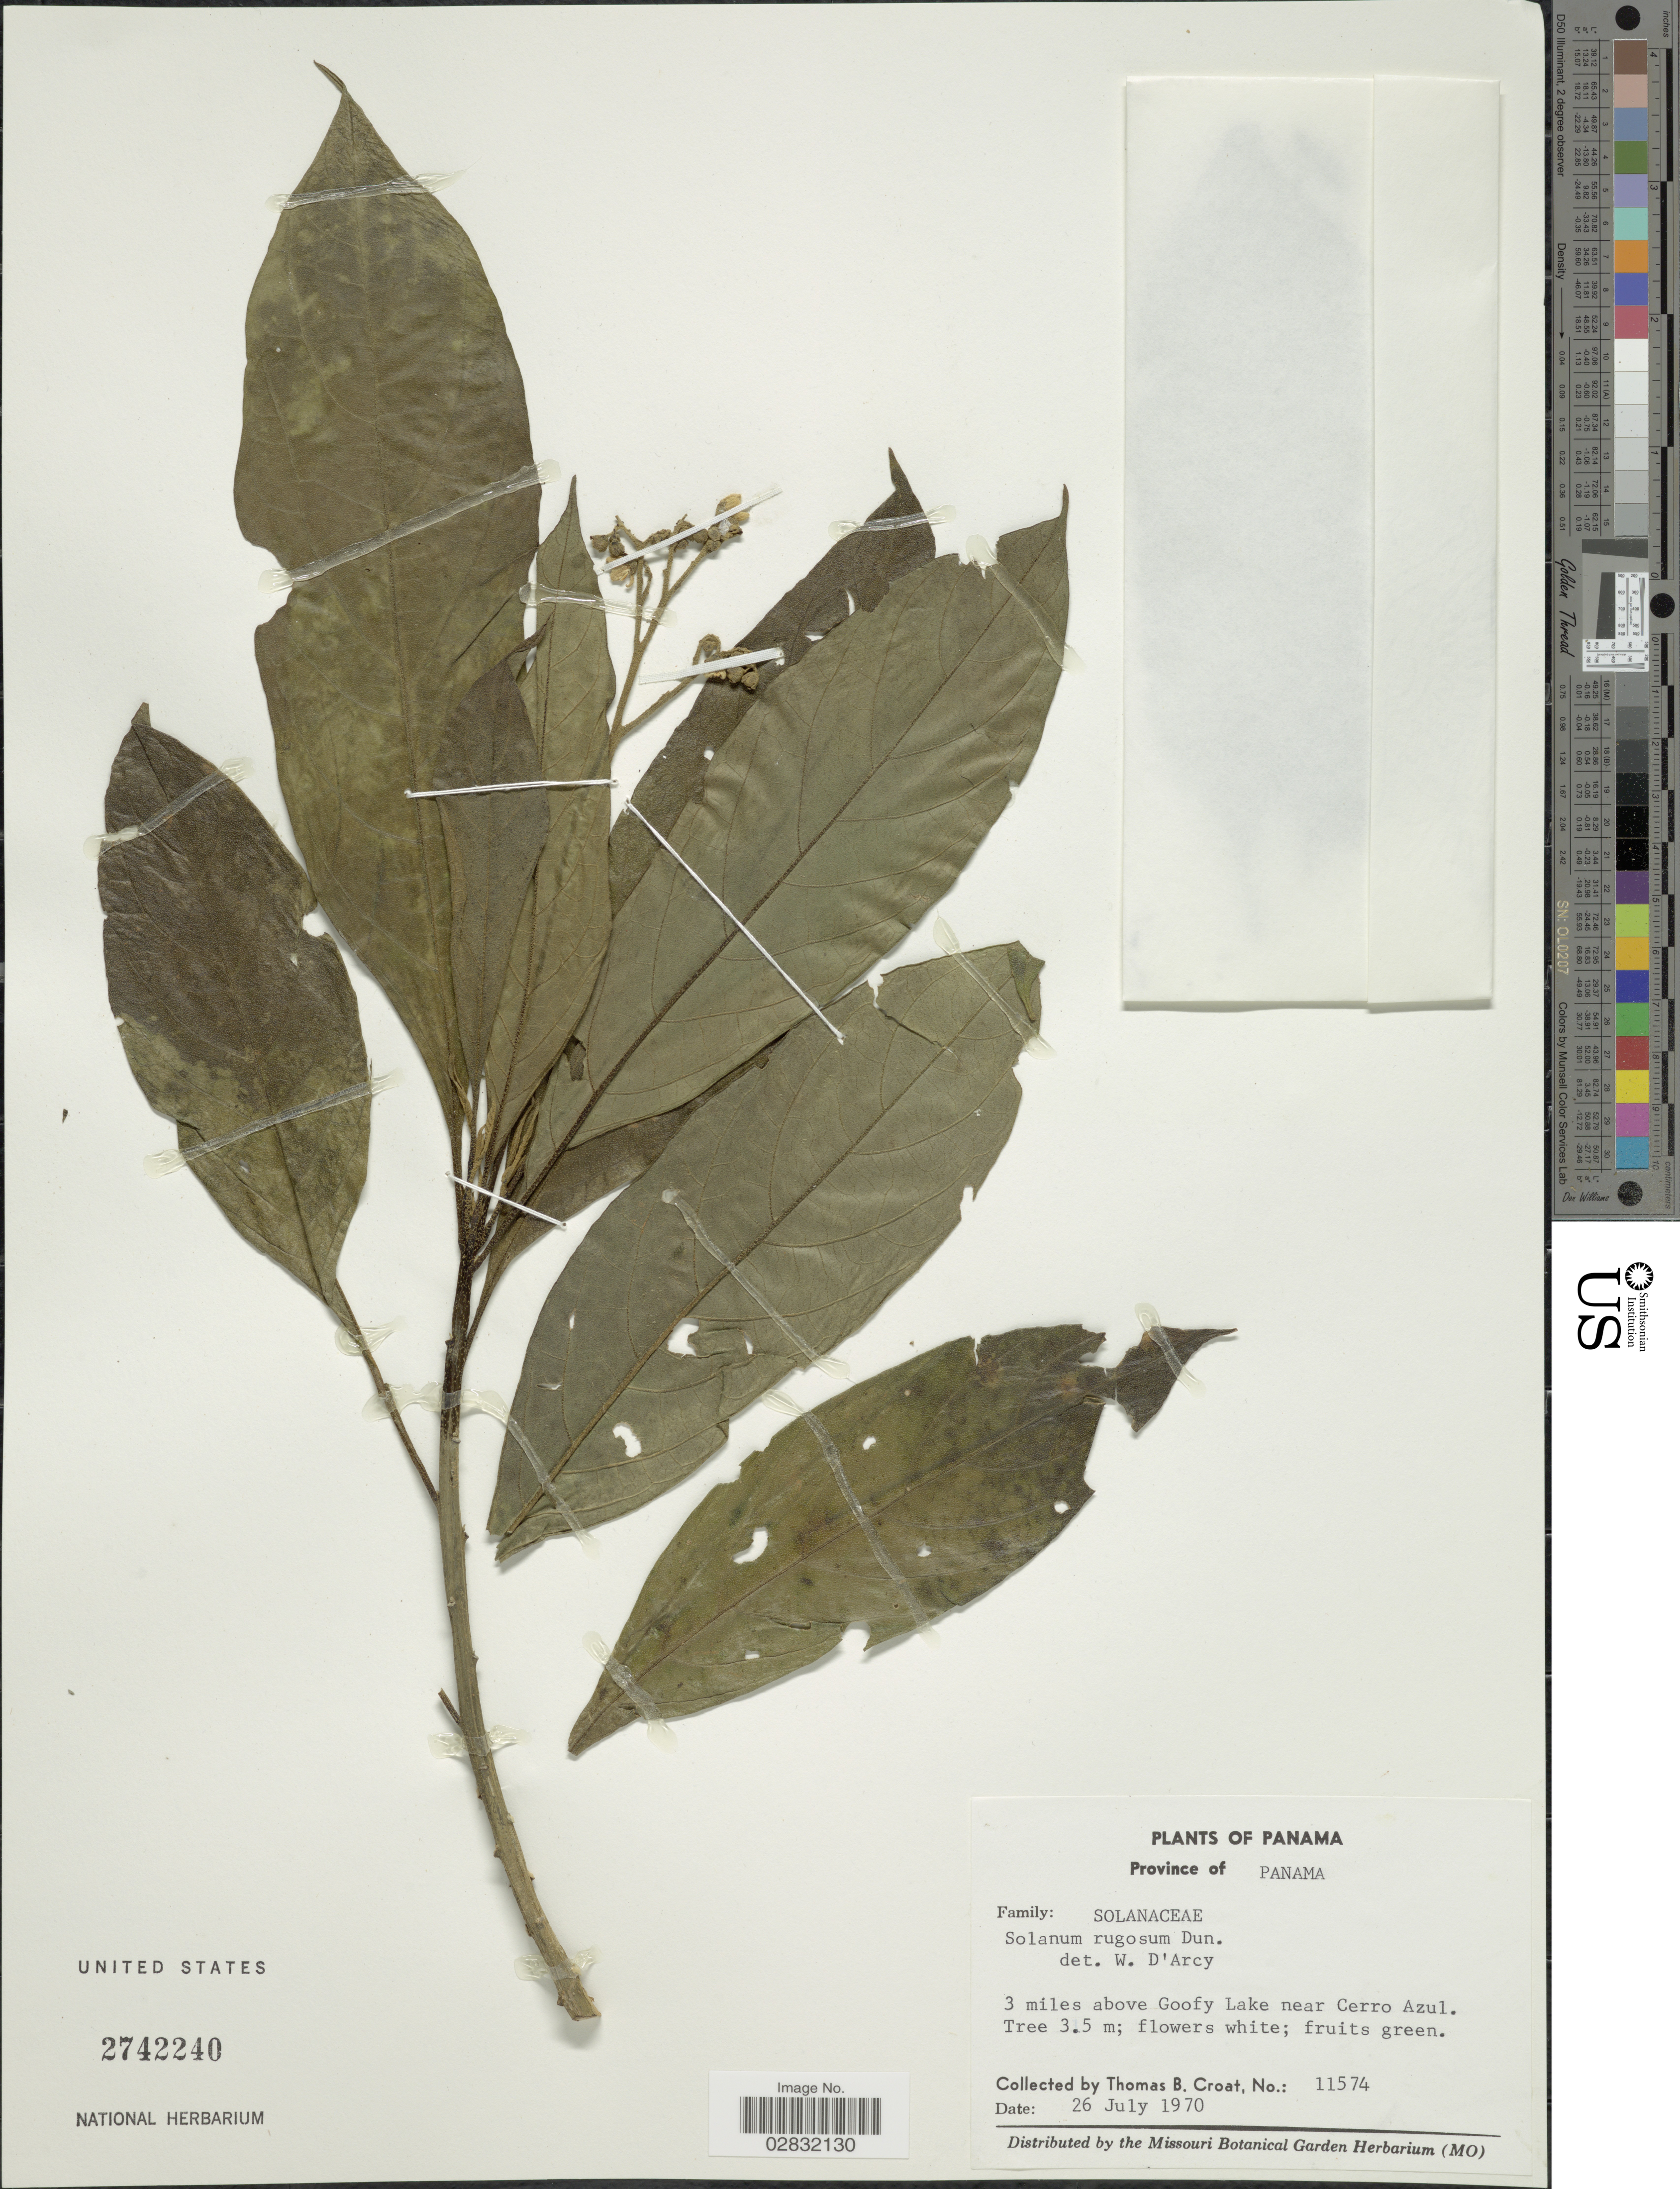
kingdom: Plantae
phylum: Tracheophyta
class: Magnoliopsida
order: Solanales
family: Solanaceae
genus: Solanum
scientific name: Solanum rugosum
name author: Dunal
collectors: T. B. Croat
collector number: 11574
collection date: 1970-07-26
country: Panama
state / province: Panamá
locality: Province of Panama, 3 miles above Goofy Lake near Cerro Azul.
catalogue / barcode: US 2742240